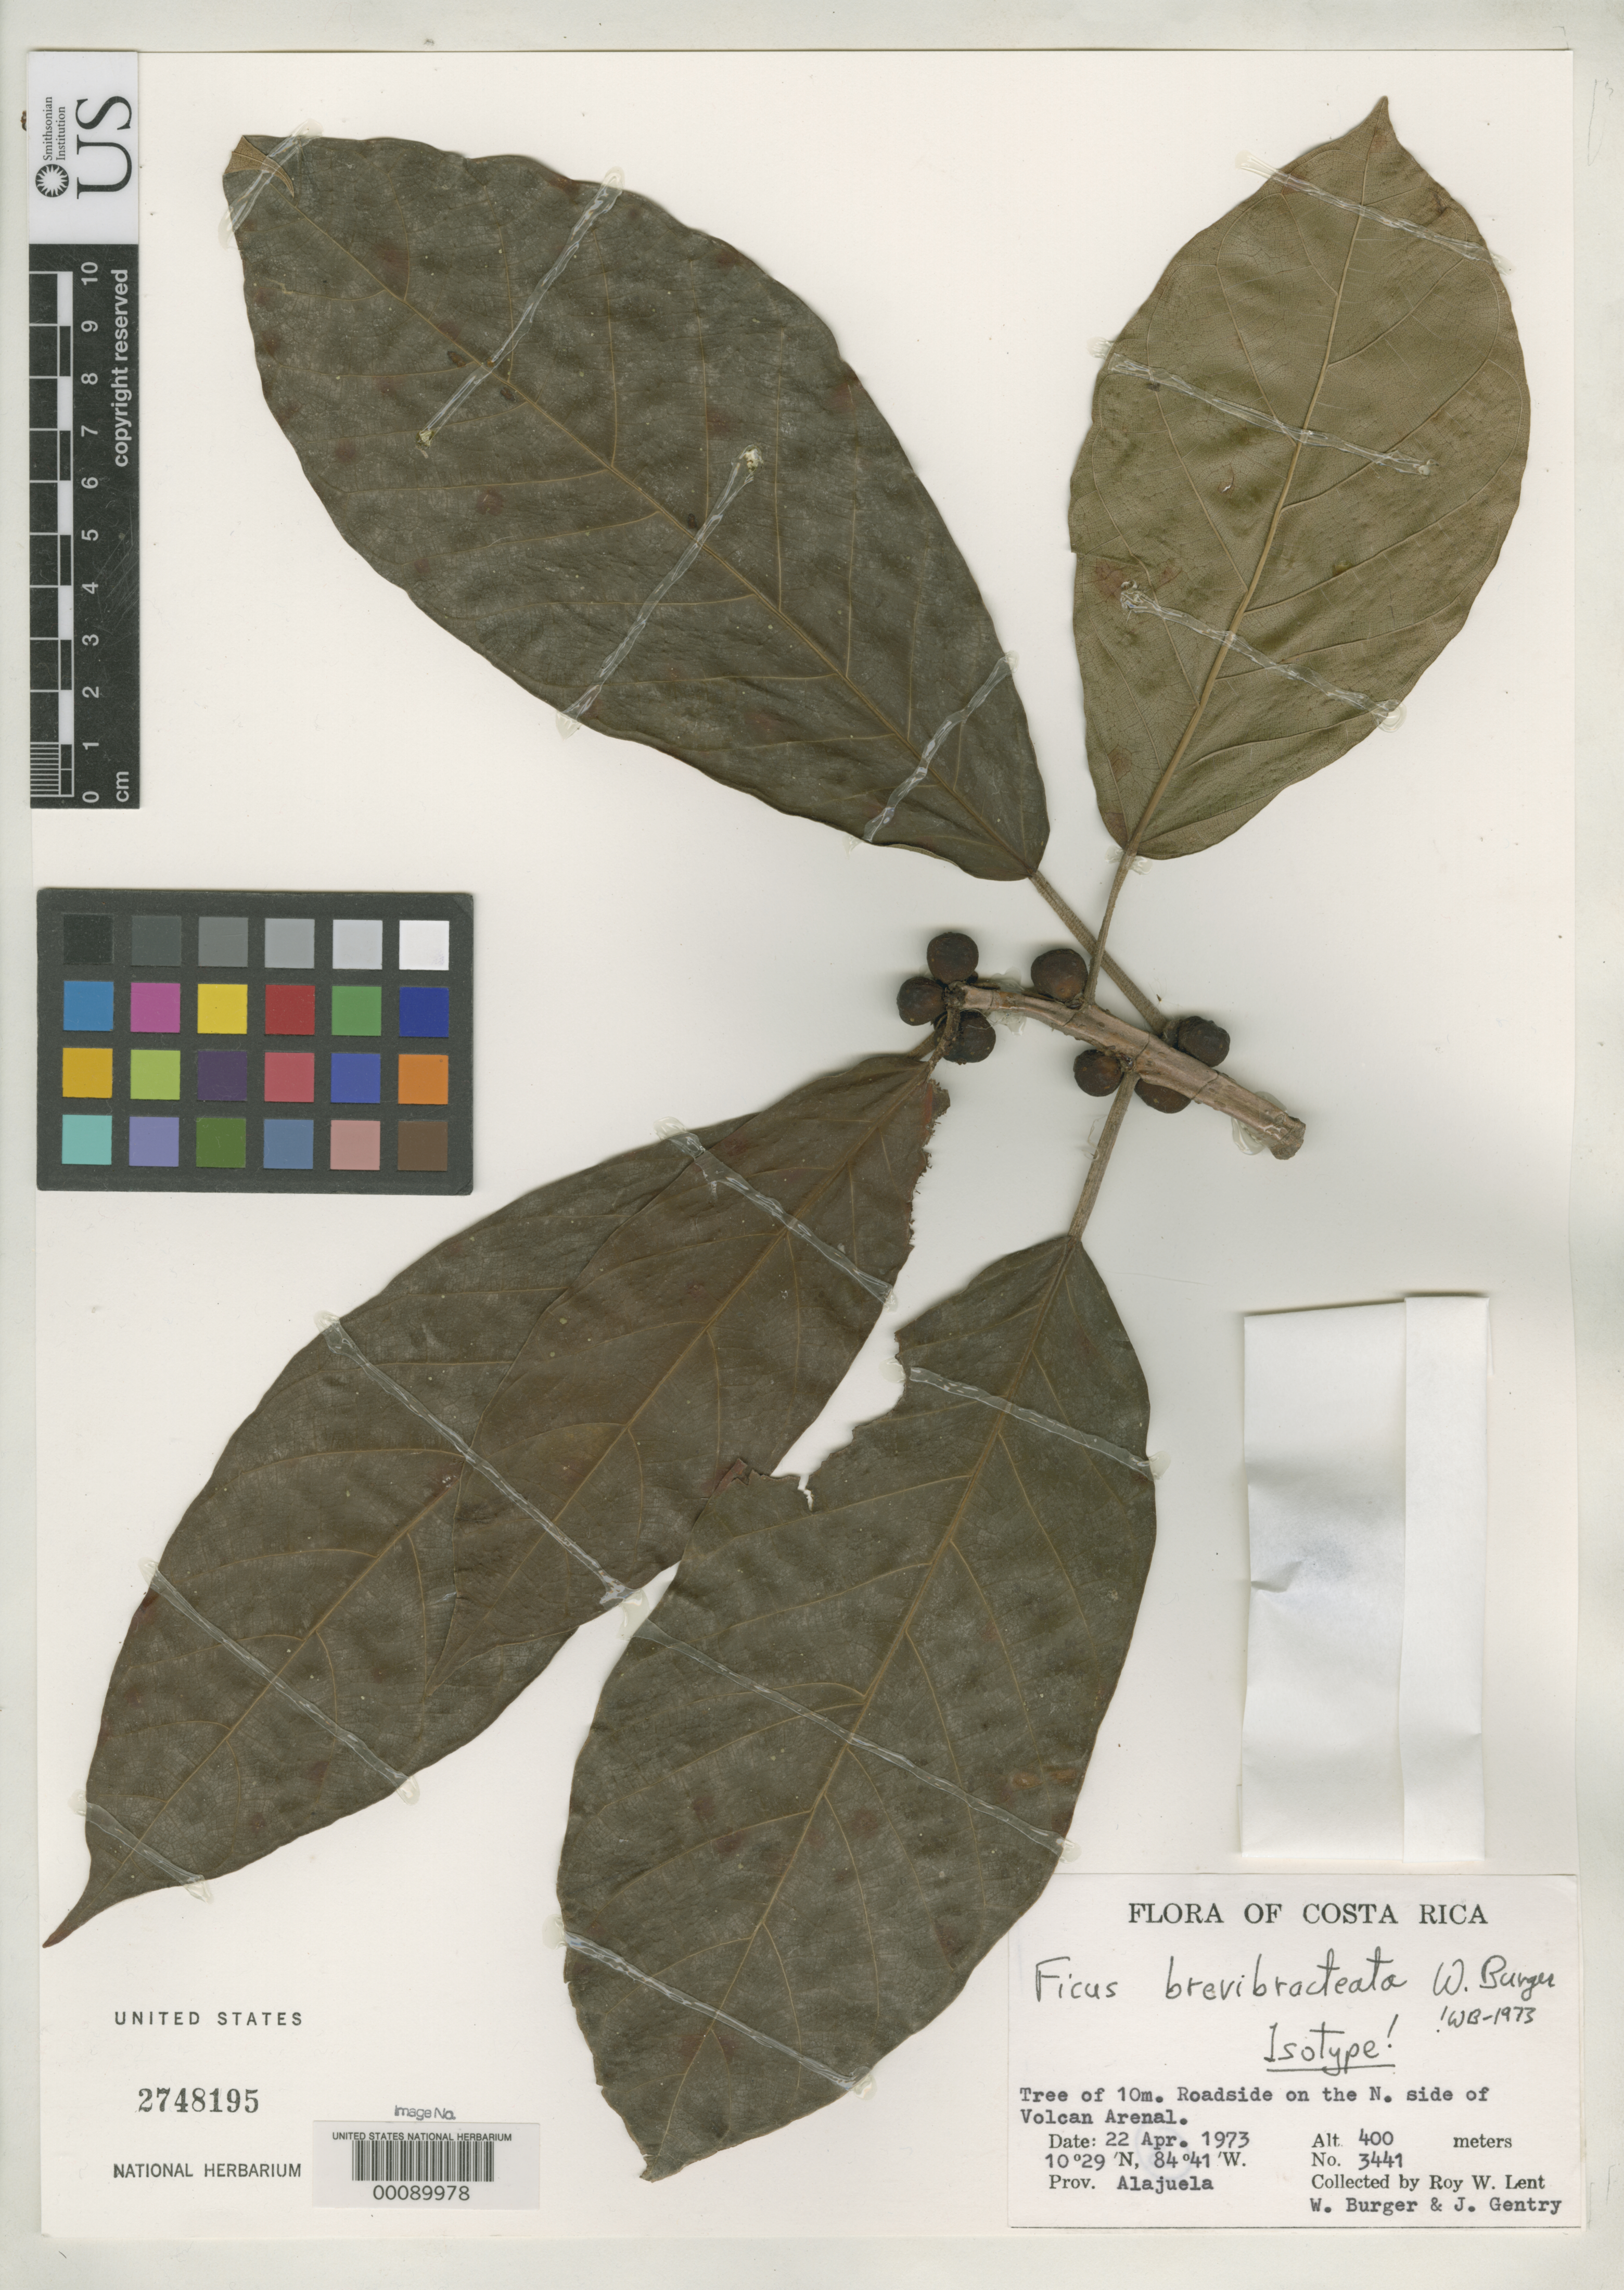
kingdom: Plantae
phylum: Tracheophyta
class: Magnoliopsida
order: Rosales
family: Moraceae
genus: Ficus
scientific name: Ficus brevibracteata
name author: W.C. Burger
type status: Isotype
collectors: R. W. Lent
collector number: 3441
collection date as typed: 22 Apr 1973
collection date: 1973-04-22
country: Costa Rica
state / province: Alajuela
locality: Volcan Arenal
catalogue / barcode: US 2748195